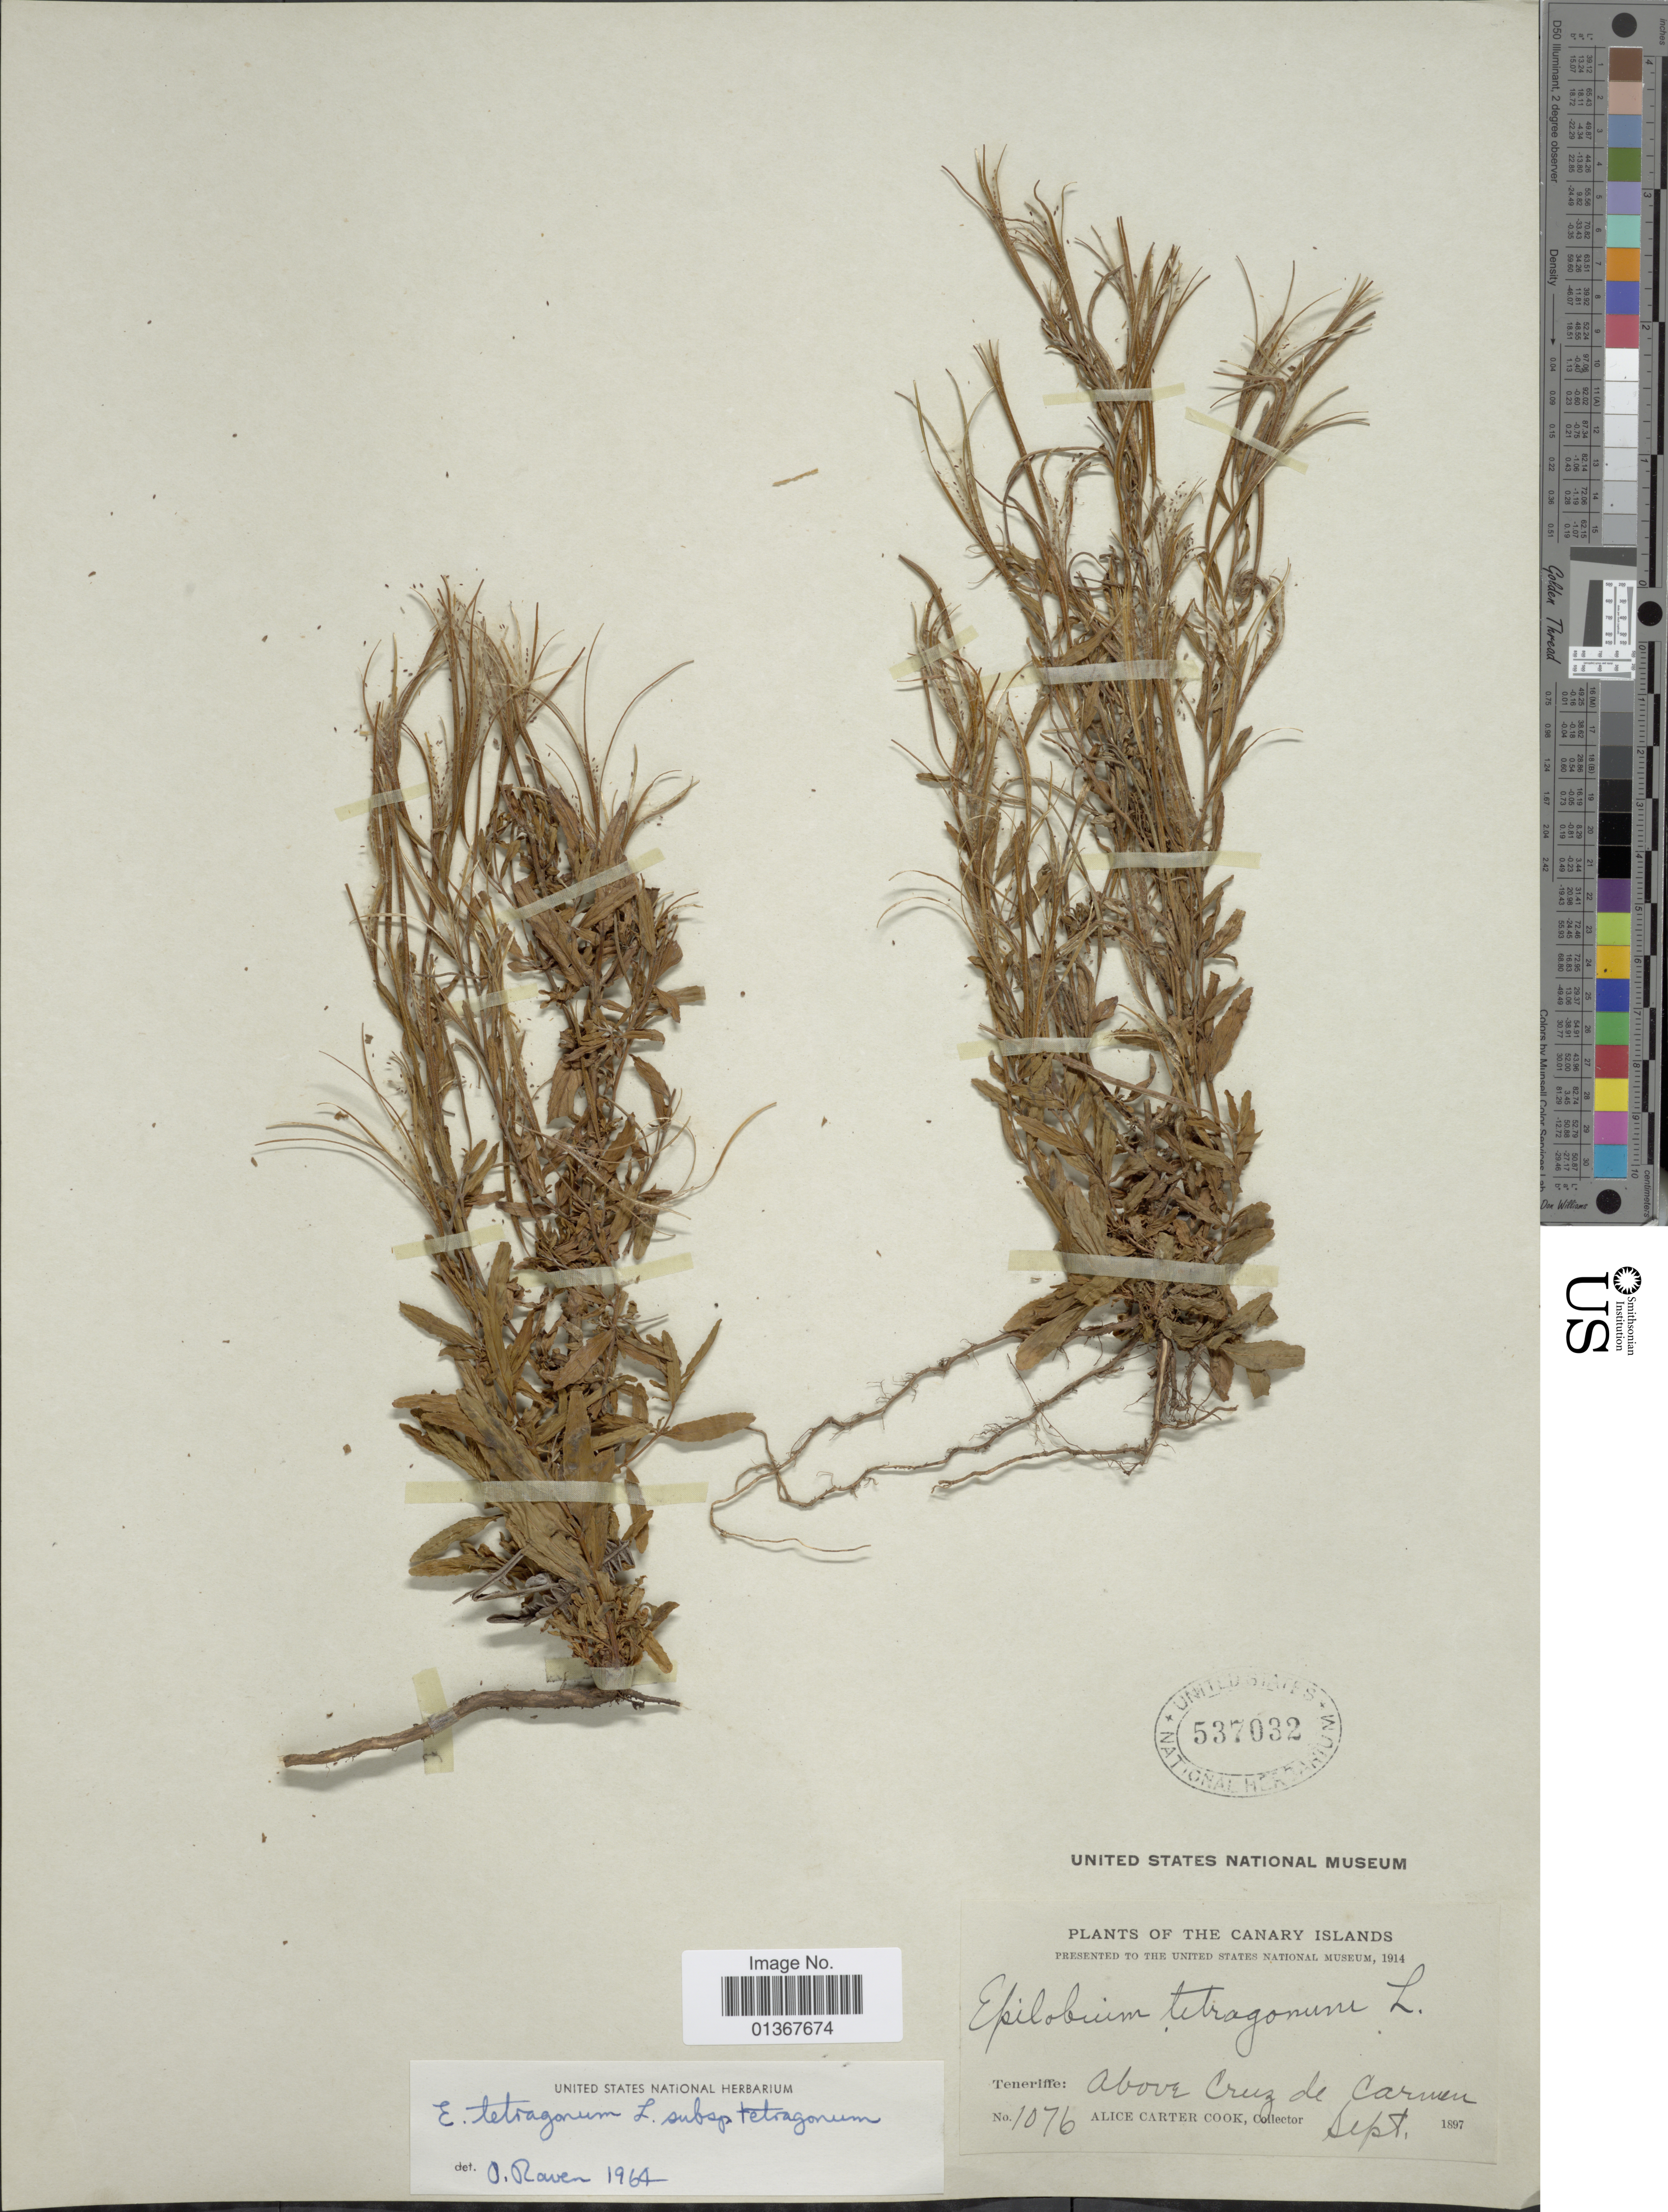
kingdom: Plantae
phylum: Tracheophyta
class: Magnoliopsida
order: Myrtales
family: Onagraceae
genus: Epilobium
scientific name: Epilobium tetragonum subsp. tetragonum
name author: L.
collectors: Alice C. Cook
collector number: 1076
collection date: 1897-09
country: Spain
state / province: Canarias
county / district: Santa Cruz de Tenerife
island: Tenerife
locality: Canary Islands. Teneriffe: Above Cruz de Carmen.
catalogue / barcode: US 537032